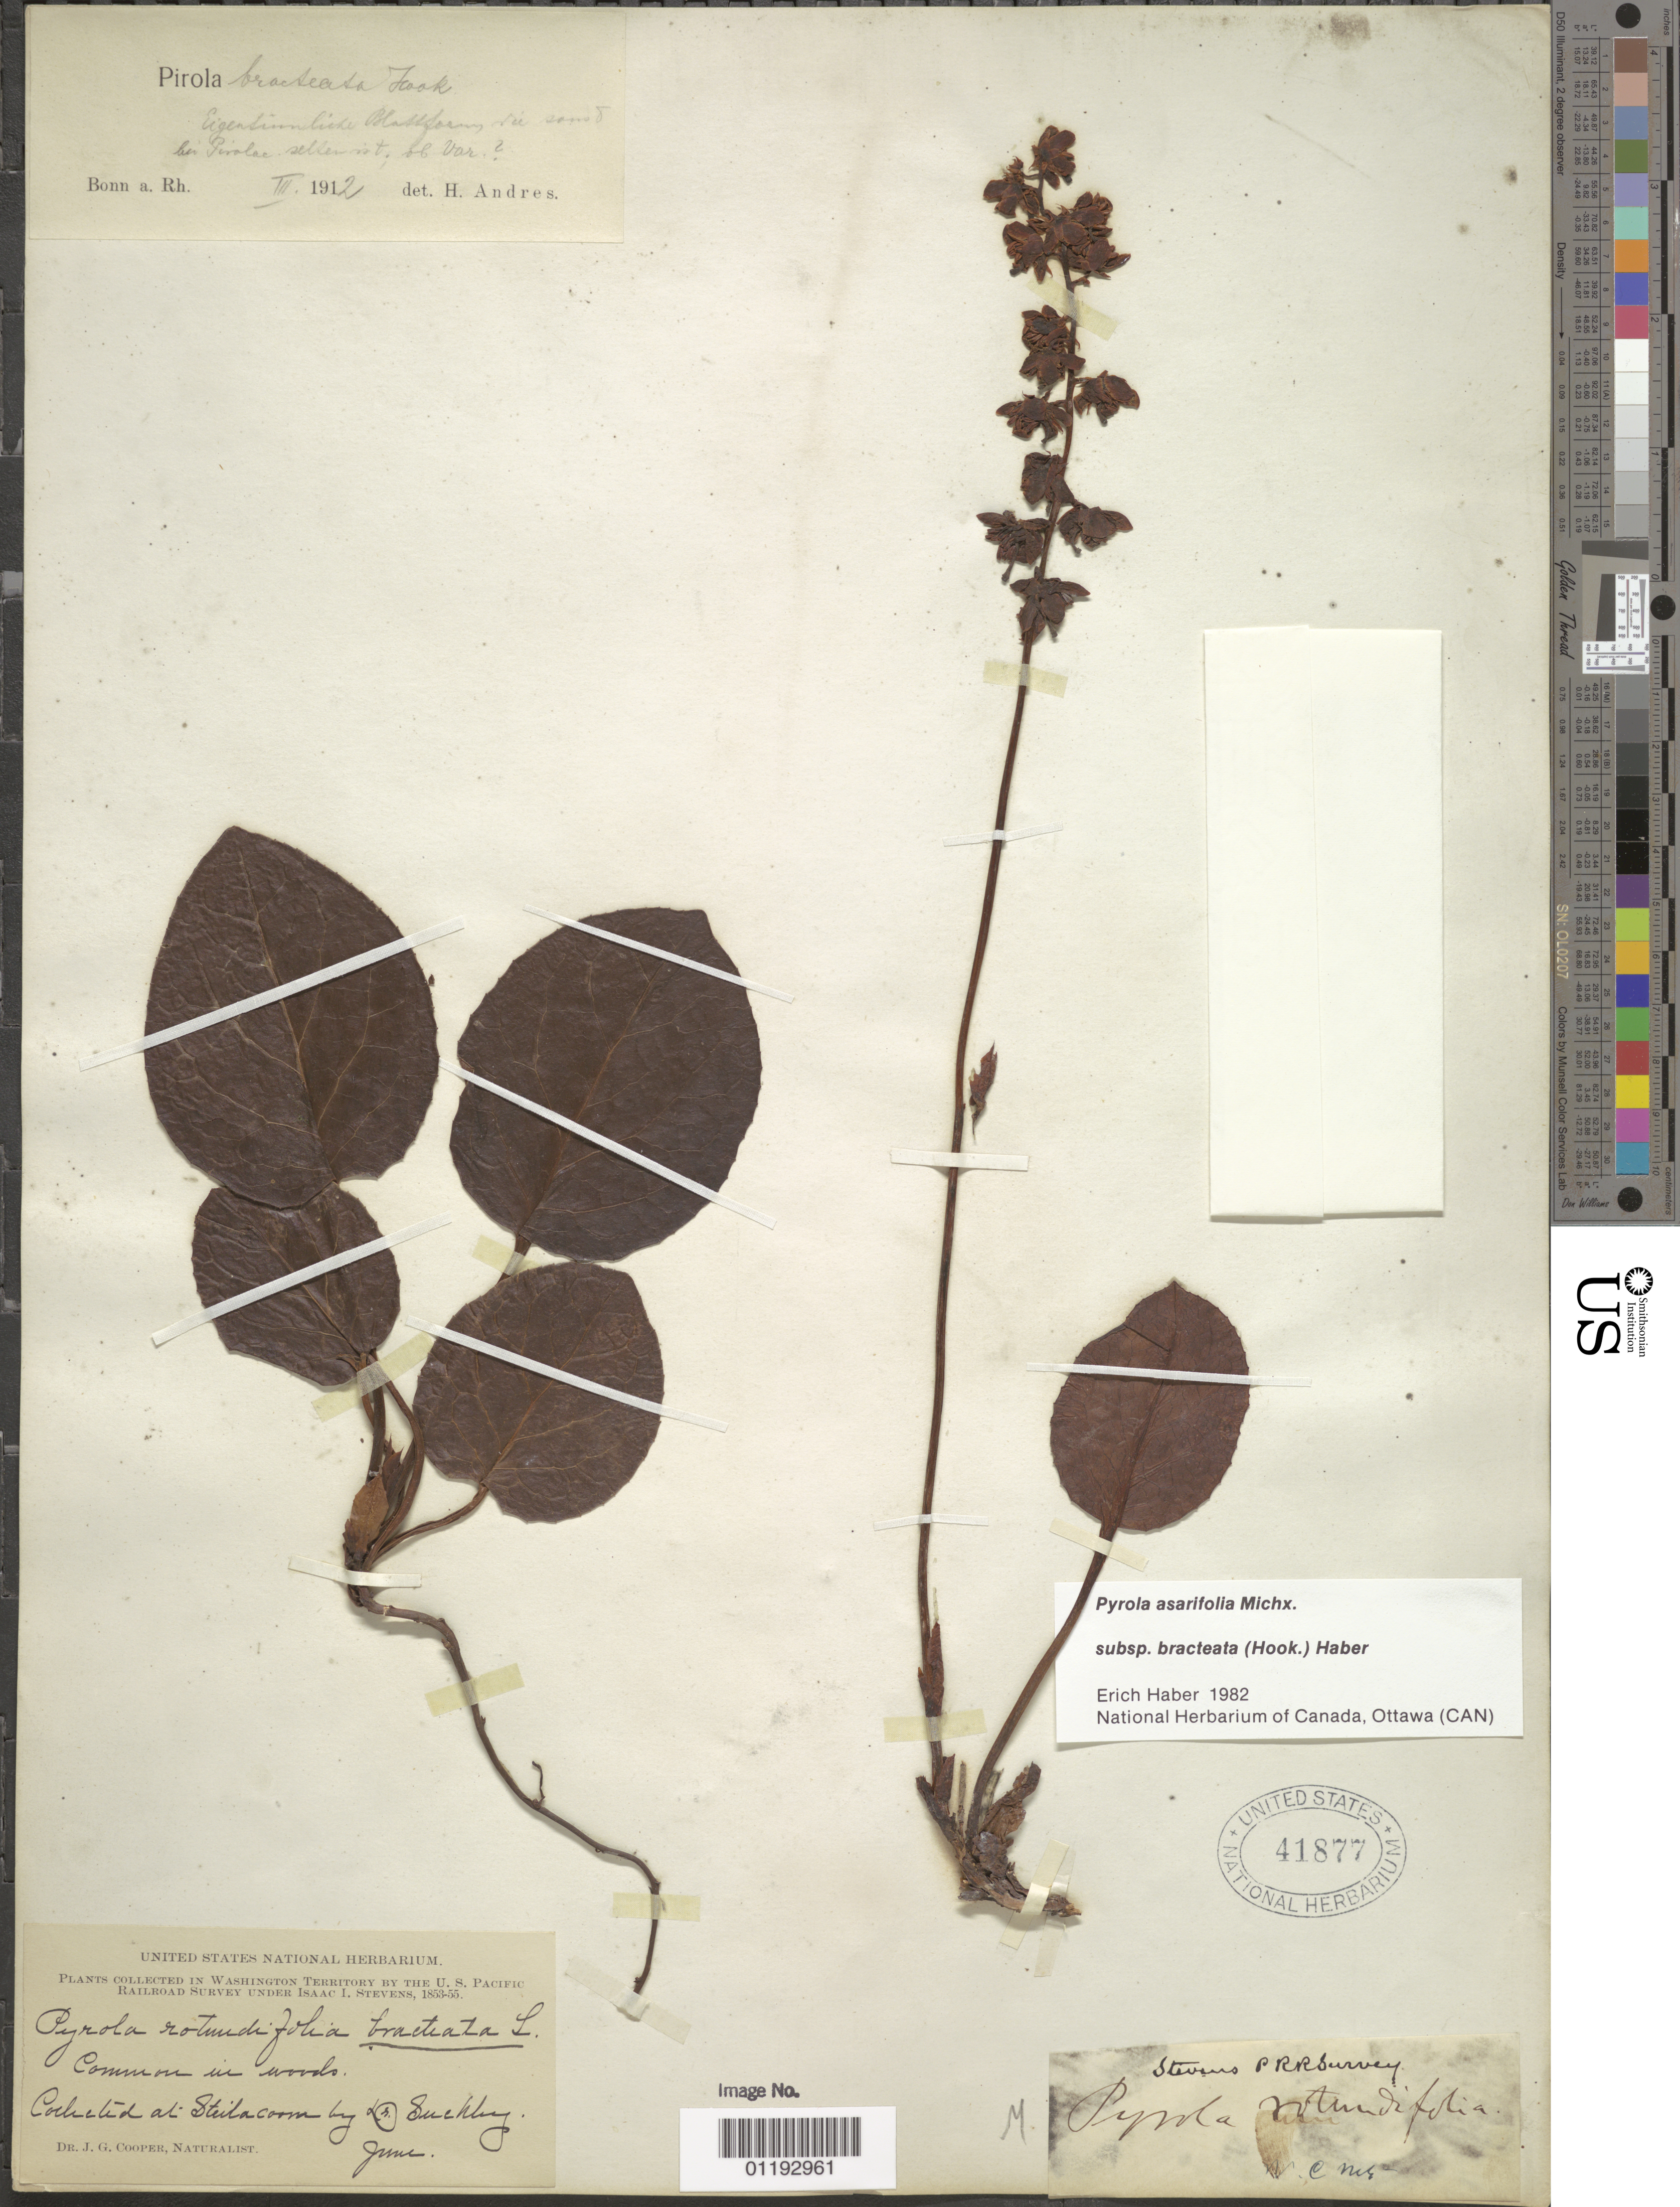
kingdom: Plantae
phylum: Tracheophyta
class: Magnoliopsida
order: Ericales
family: Ericaceae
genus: Pyrola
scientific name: Pyrola asarifolia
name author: Michx.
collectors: J. G. Cooper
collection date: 1853-06/1855-06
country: United States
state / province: Washington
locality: Steilacoom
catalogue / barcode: US 41877